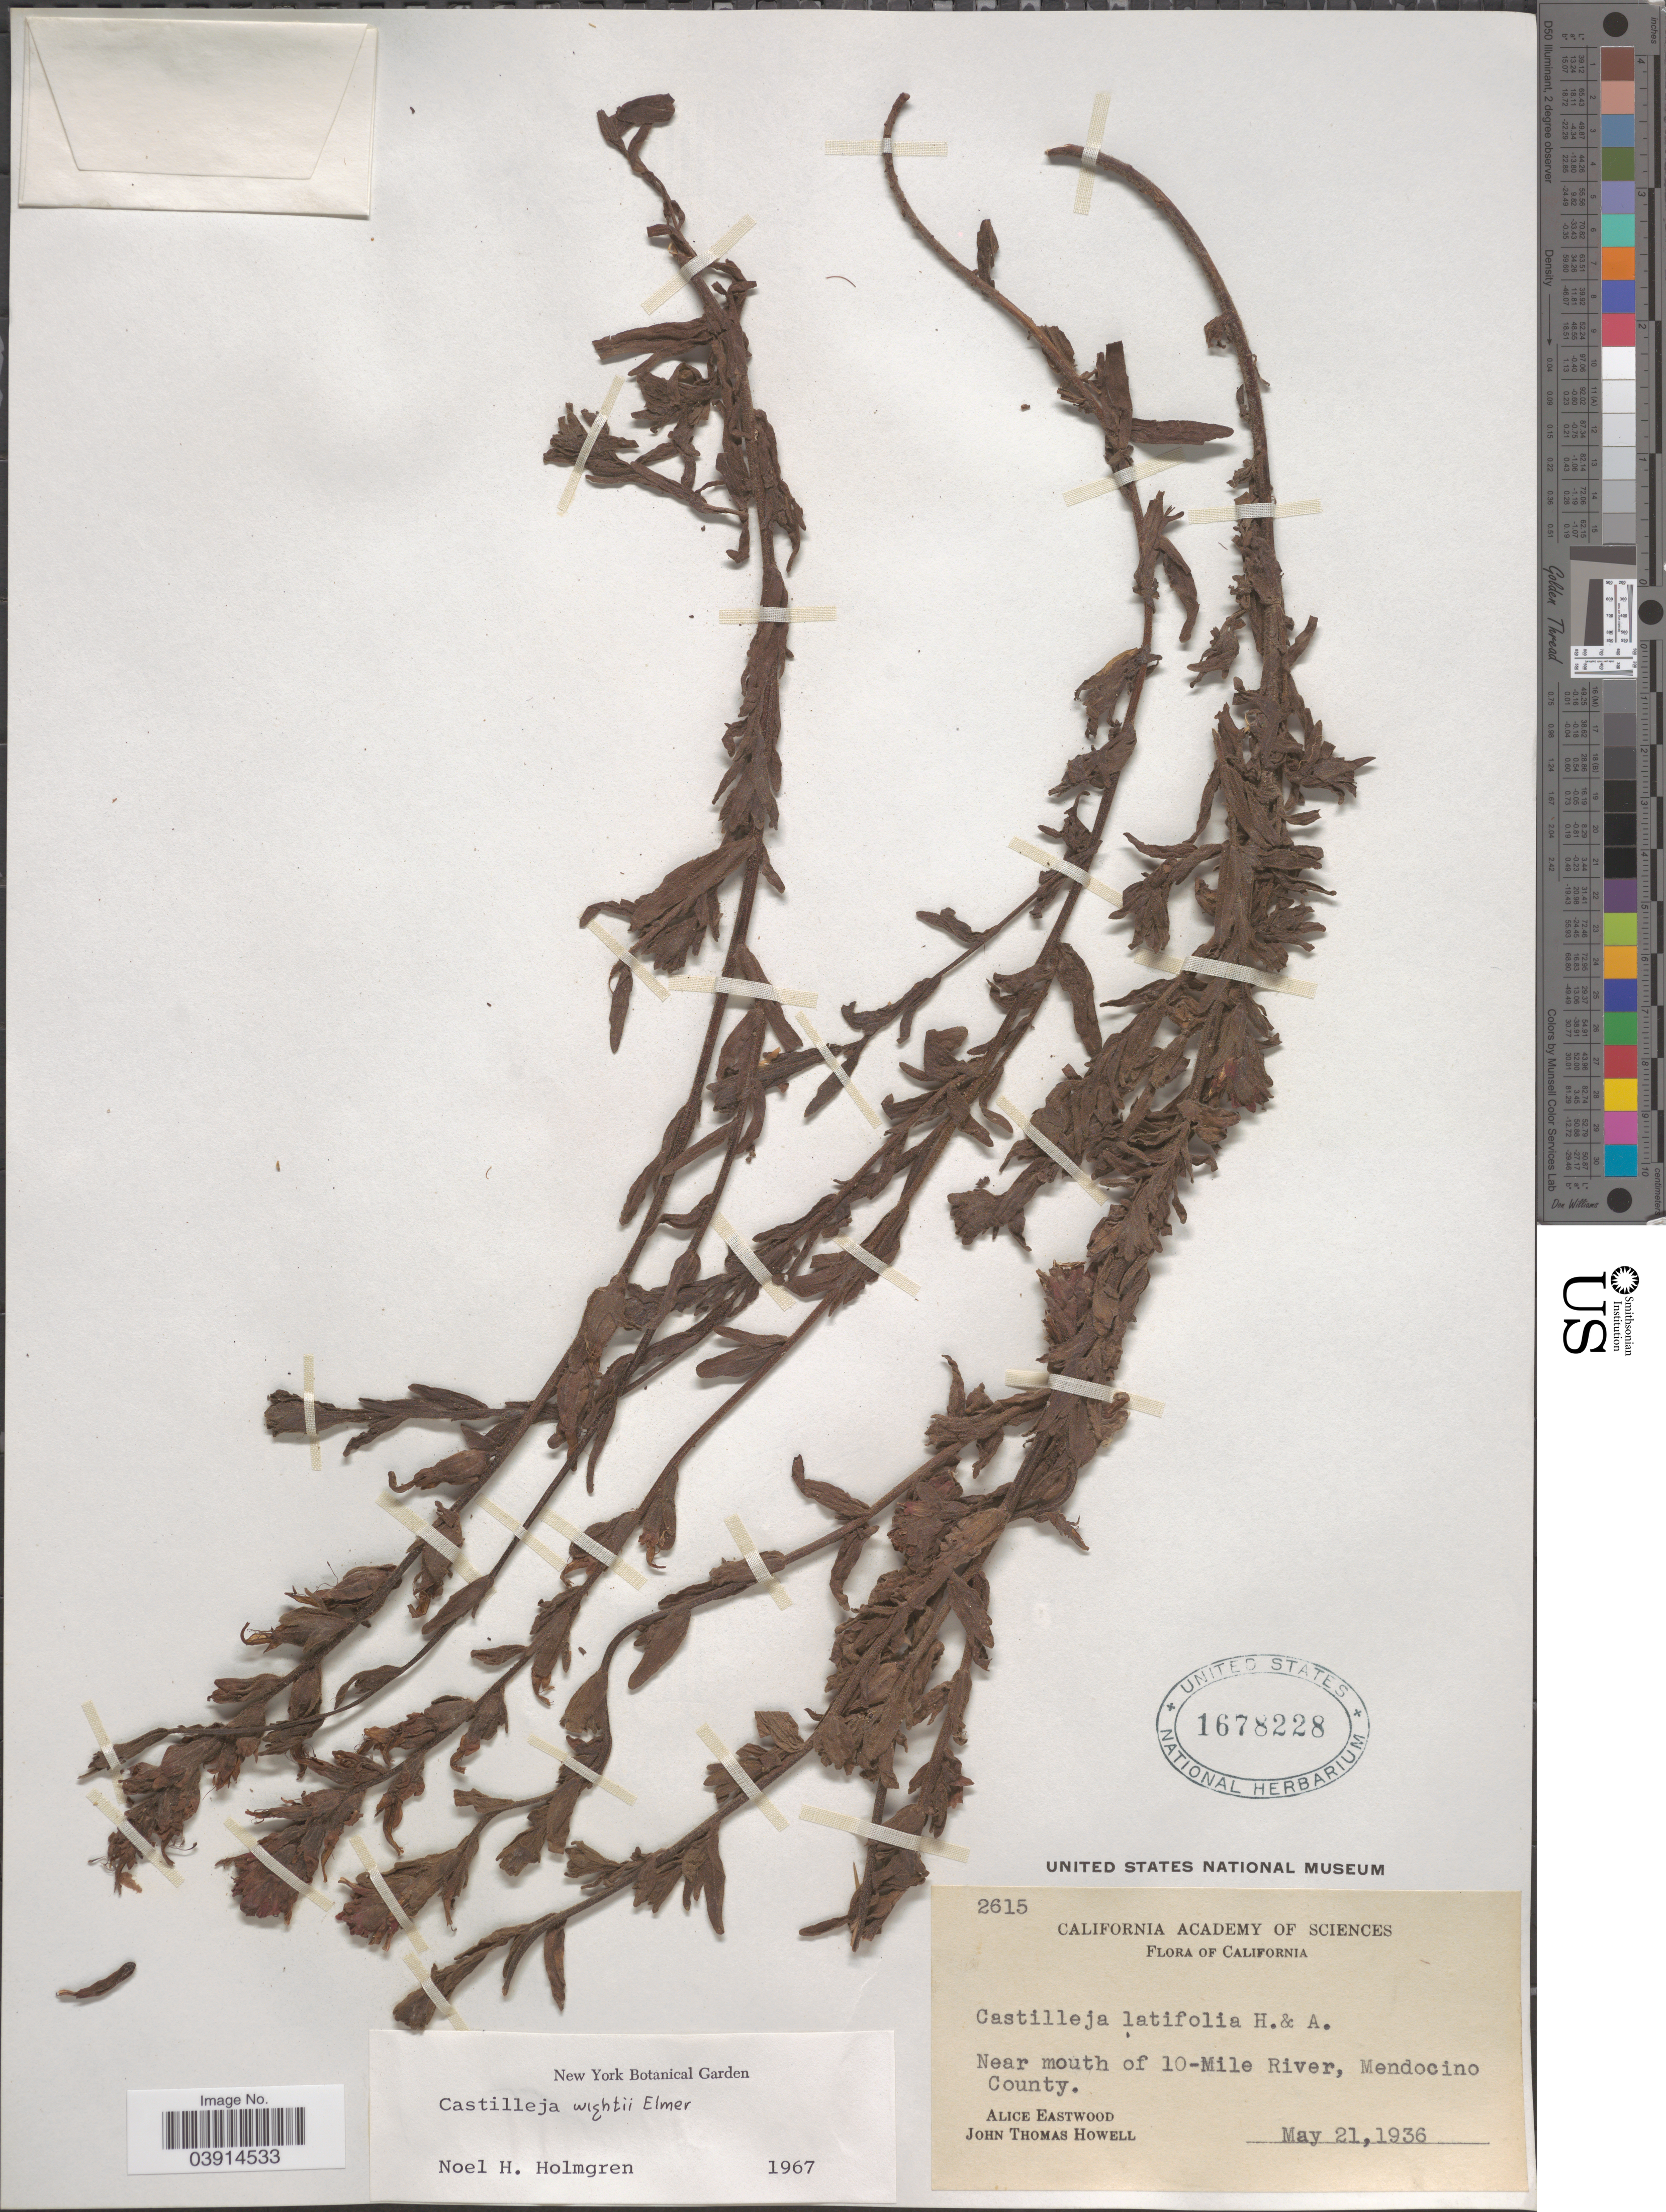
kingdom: Plantae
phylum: Tracheophyta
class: Magnoliopsida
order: Lamiales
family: Orobanchaceae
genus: Castilleja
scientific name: Castilleja wightii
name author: Elmer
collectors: A. Eastwood & J. T. Howell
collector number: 2615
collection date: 1936-05-21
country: United States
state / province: California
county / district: Mendocino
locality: Near mouth of 10-Mile River, Mendocino County.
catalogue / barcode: US 1678228